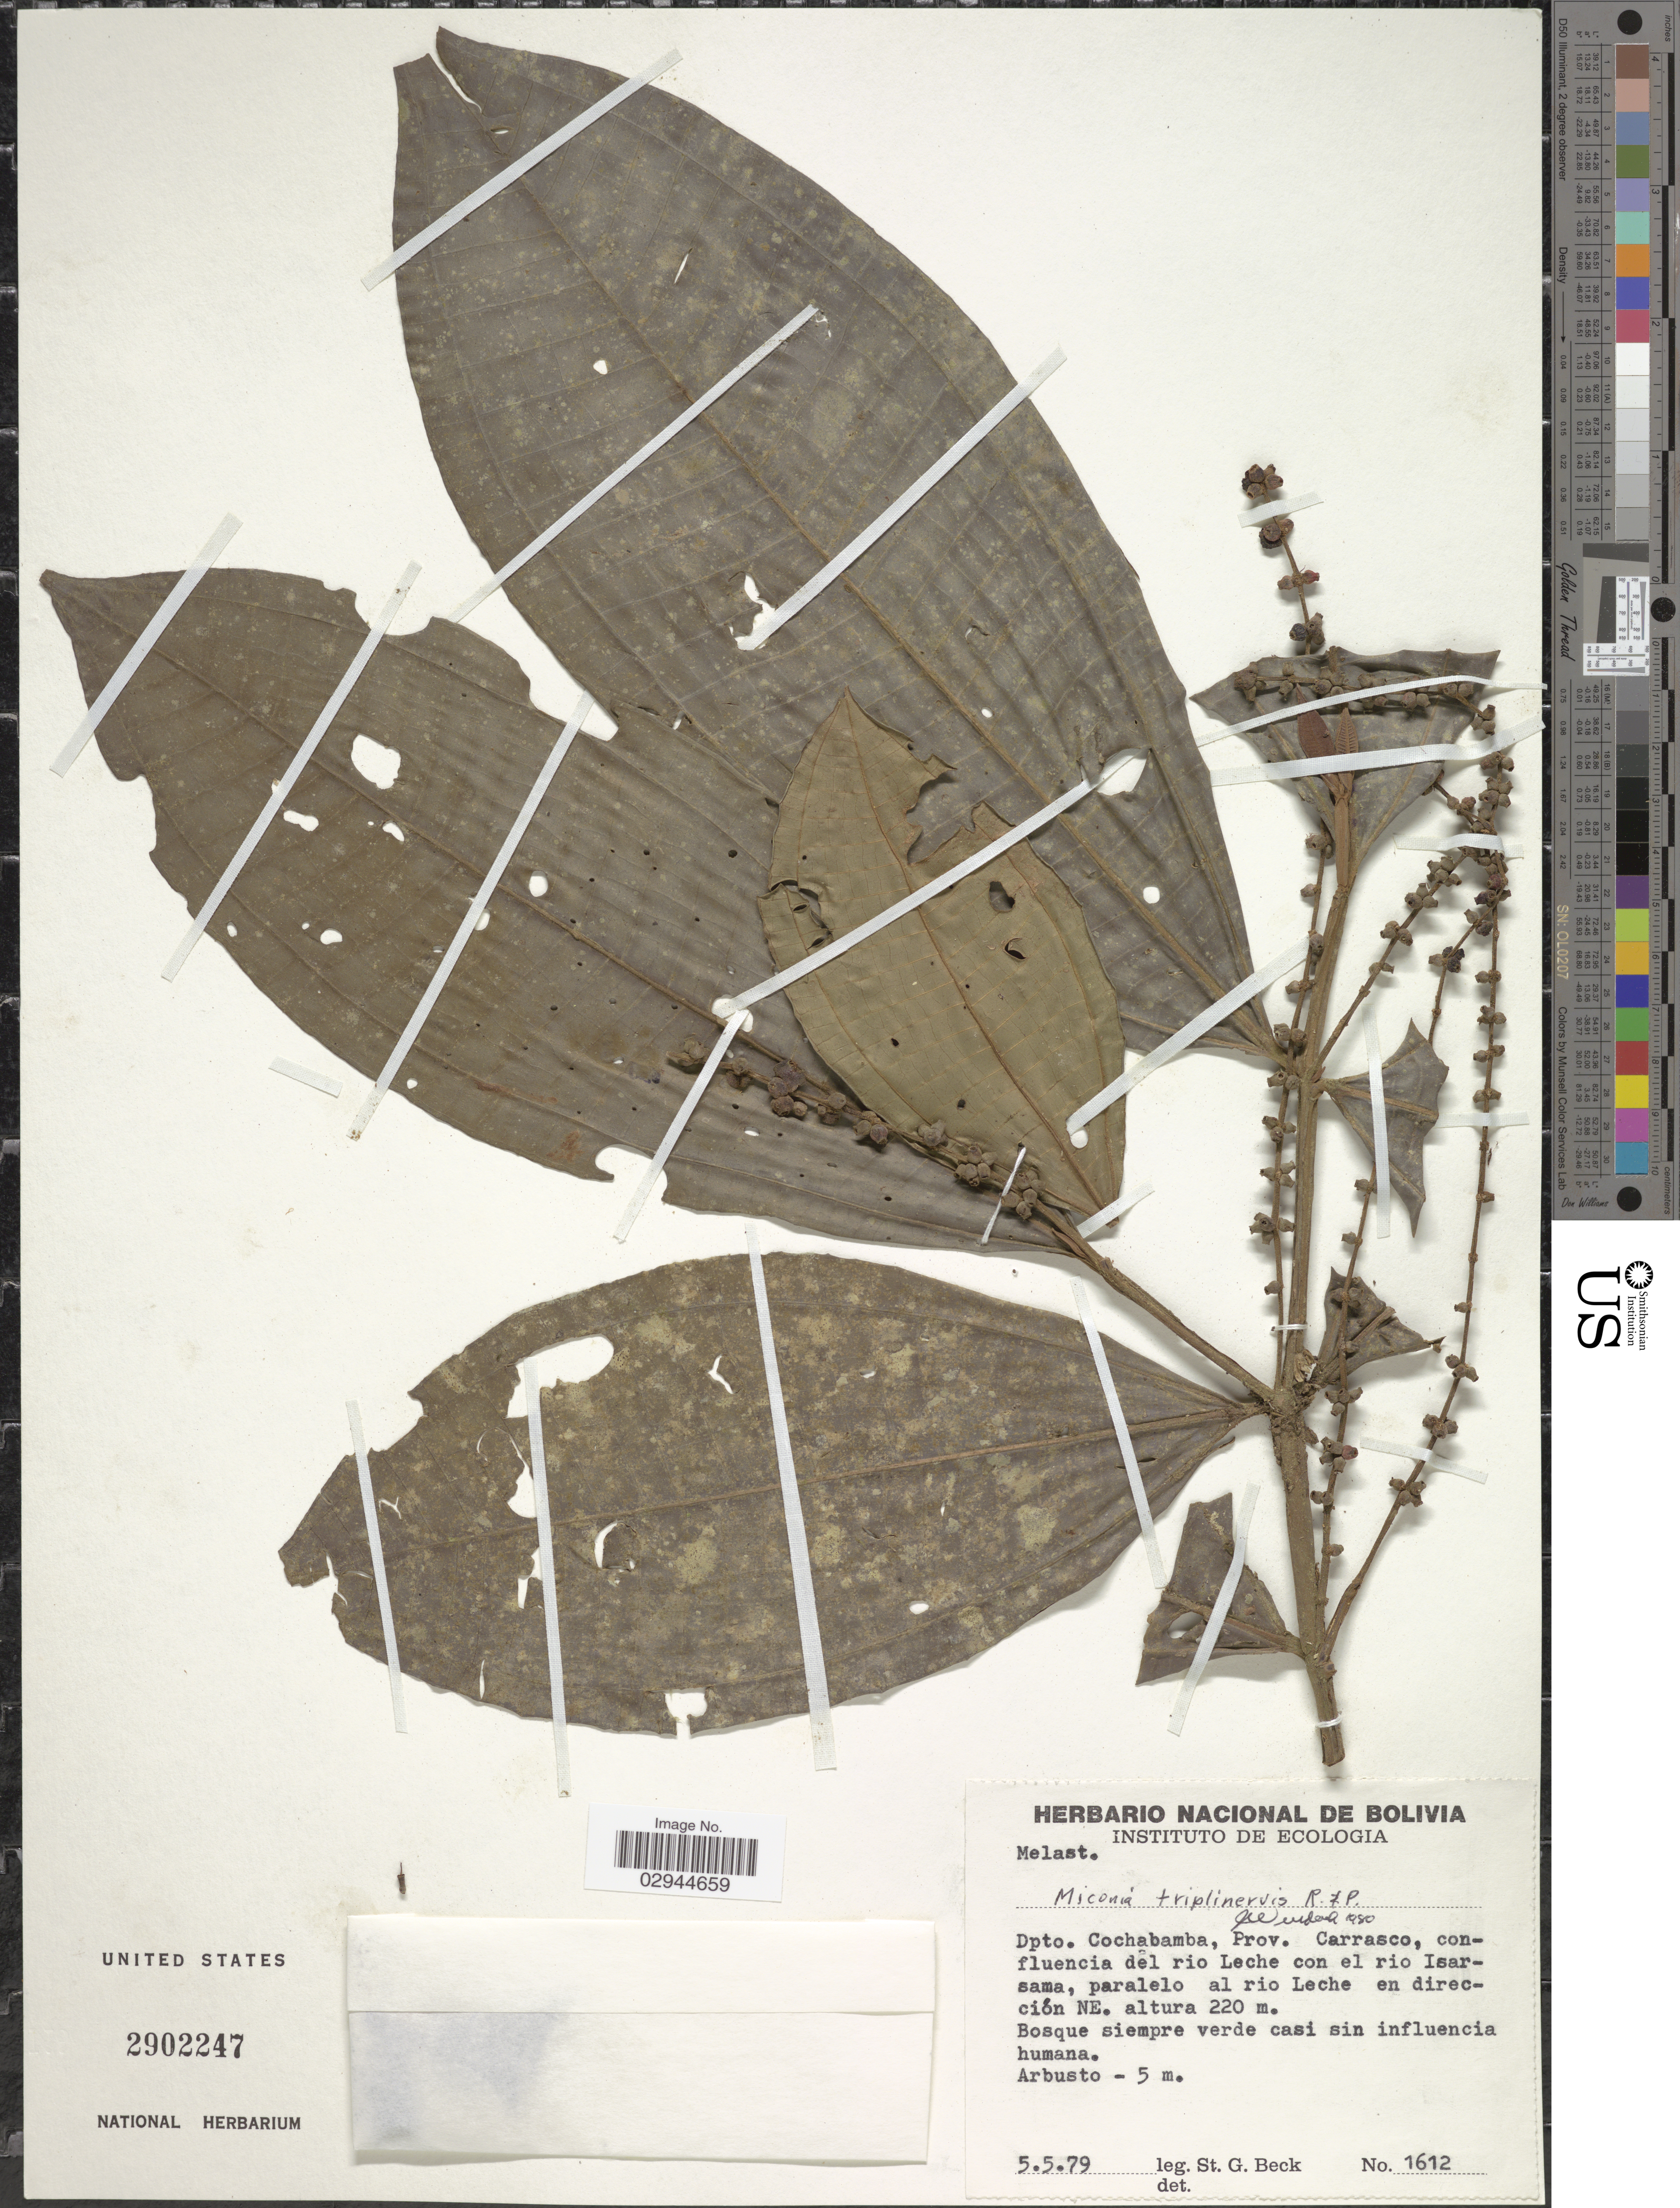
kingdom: Plantae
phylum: Tracheophyta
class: Magnoliopsida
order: Myrtales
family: Melastomataceae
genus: Miconia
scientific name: Miconia triplinervis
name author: Ruiz & Pav.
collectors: S. G. Beck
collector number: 1612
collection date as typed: Transcribed d/m/y: 5/5/79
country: Bolivia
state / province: Cochabamba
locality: Dpto. Cochabamba, Prov. Carrasco, confluencia del rio Leche con el rio Isarsama, paralelo al rio Leche en dirección NE.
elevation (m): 220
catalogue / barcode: US 2902247